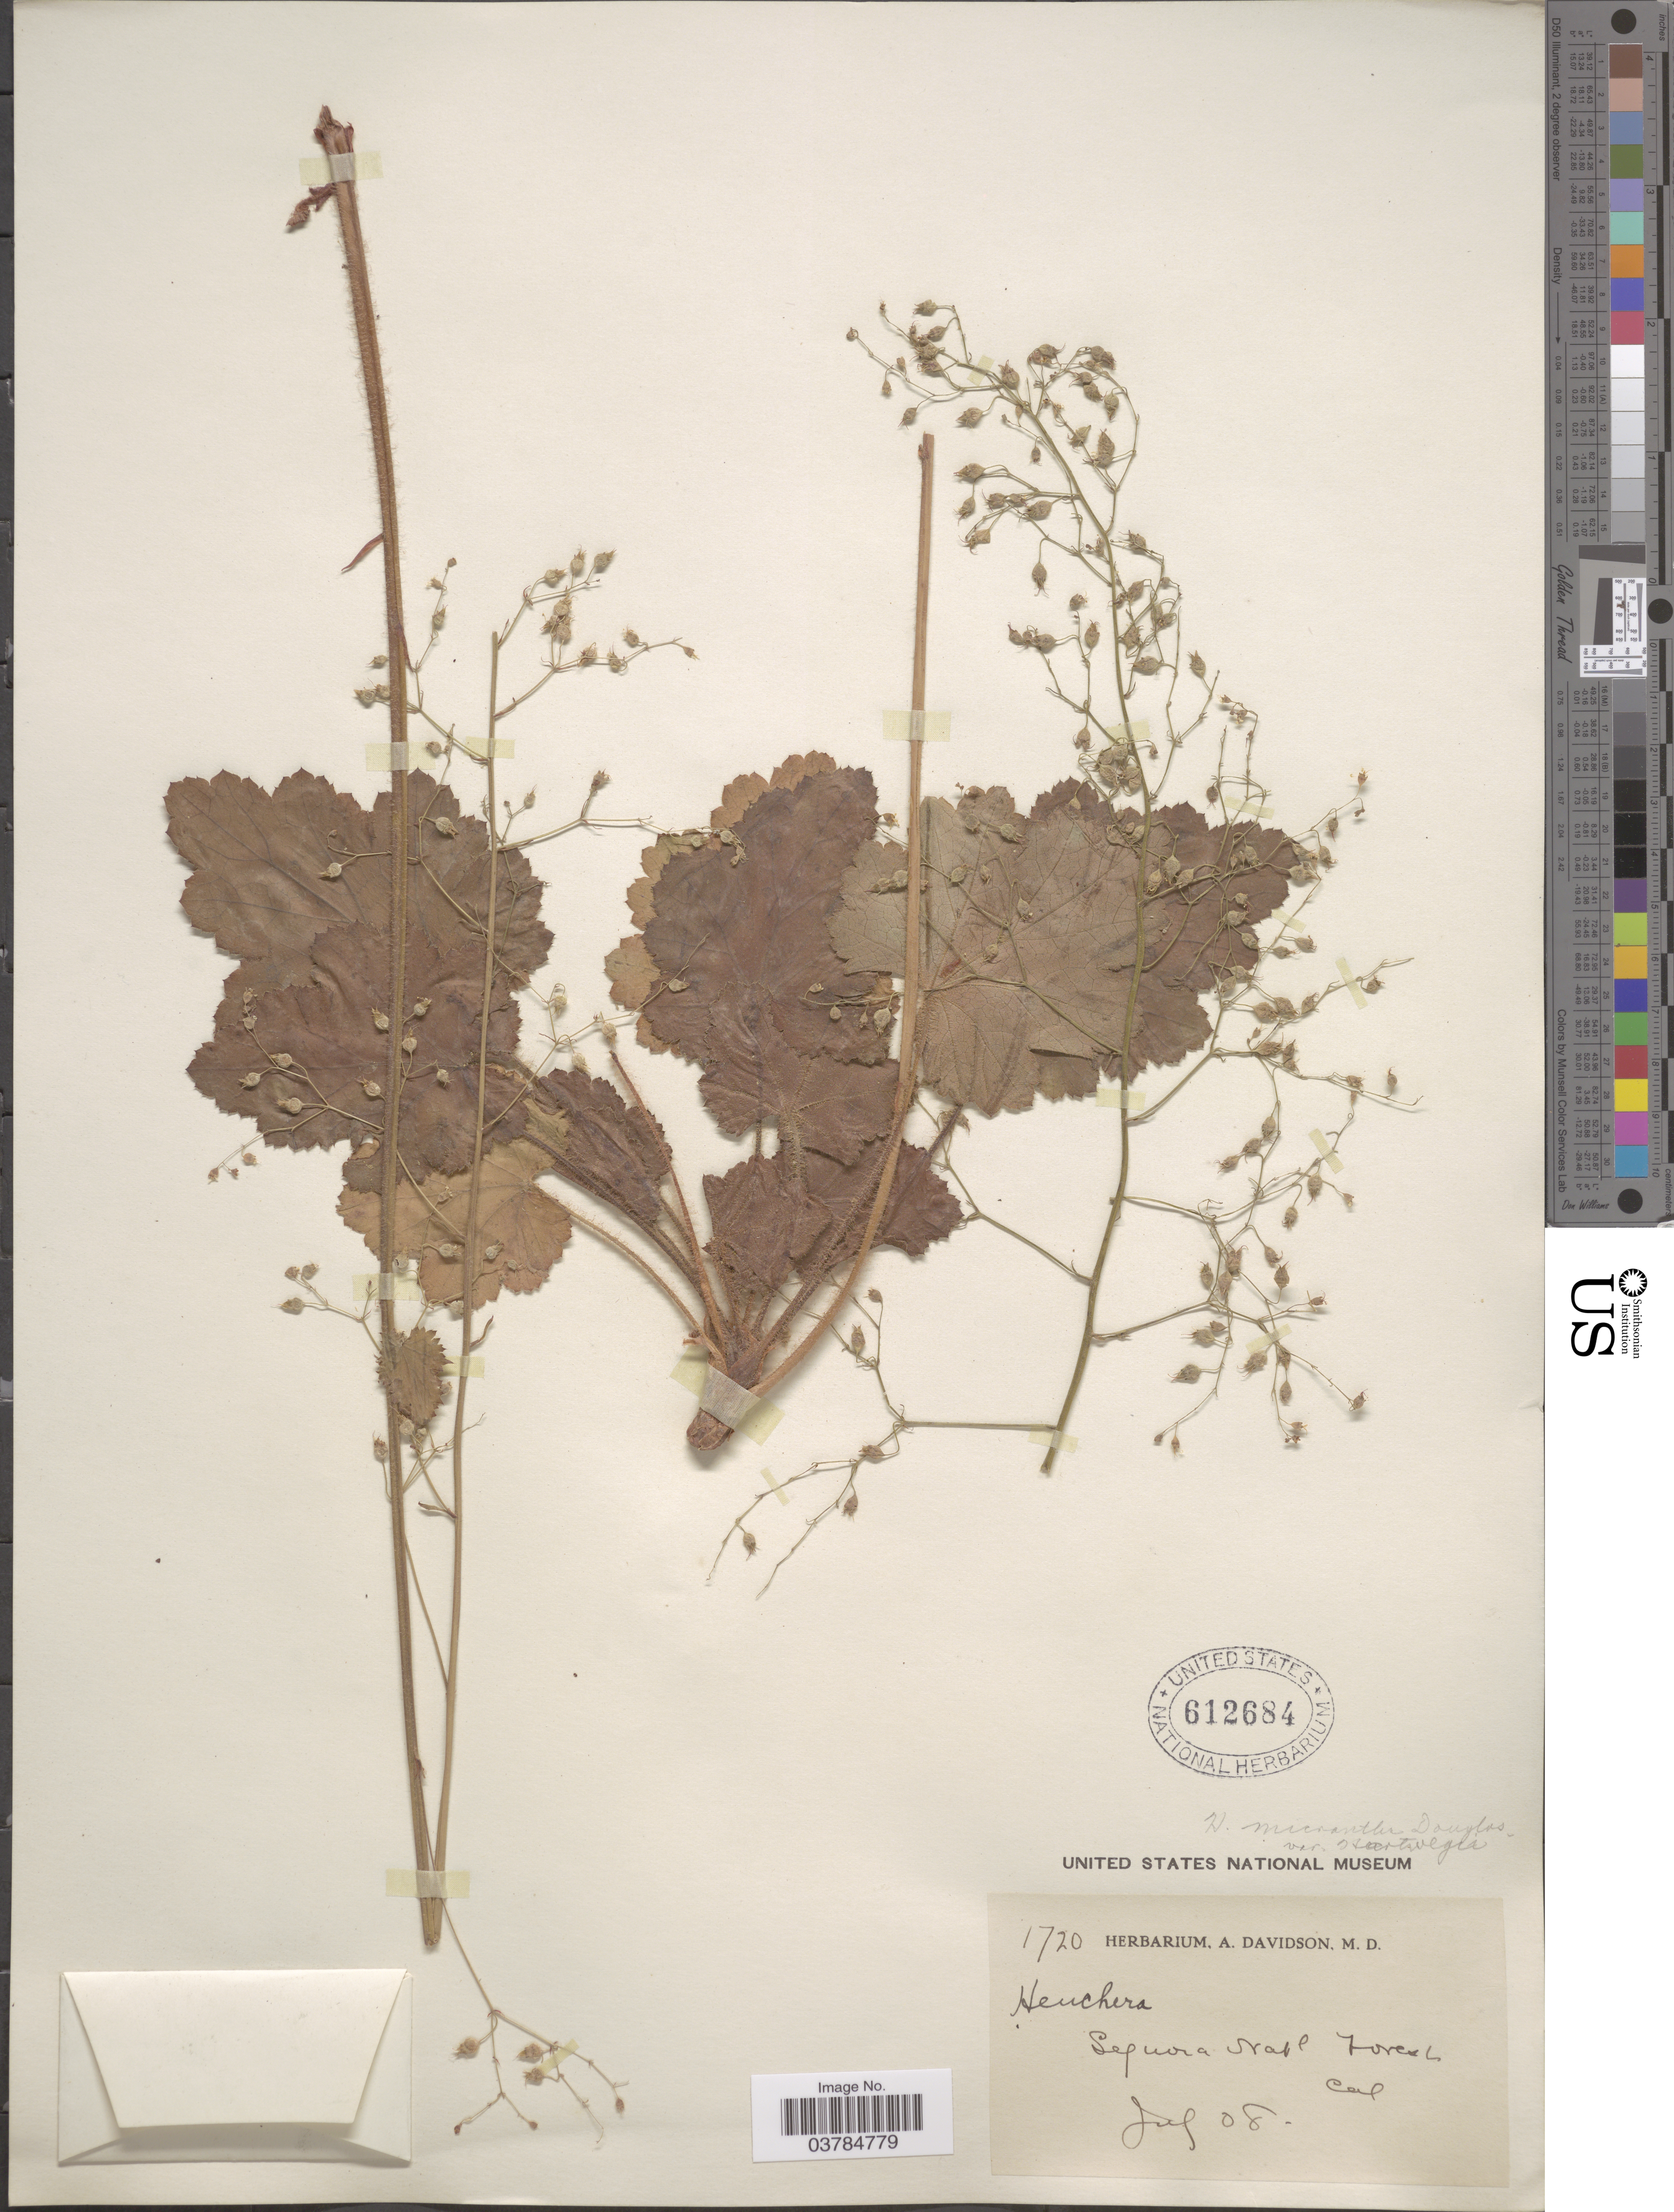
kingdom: Plantae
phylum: Tracheophyta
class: Magnoliopsida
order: Saxifragales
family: Saxifragaceae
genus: Heuchera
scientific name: Heuchera micrantha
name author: Douglas ex Lindl.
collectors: ex herb. A. Davidson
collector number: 1720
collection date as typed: Transcribed d/m/y: /7/8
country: United States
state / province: California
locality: Sequoia Trail Forest.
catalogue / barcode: US 612684